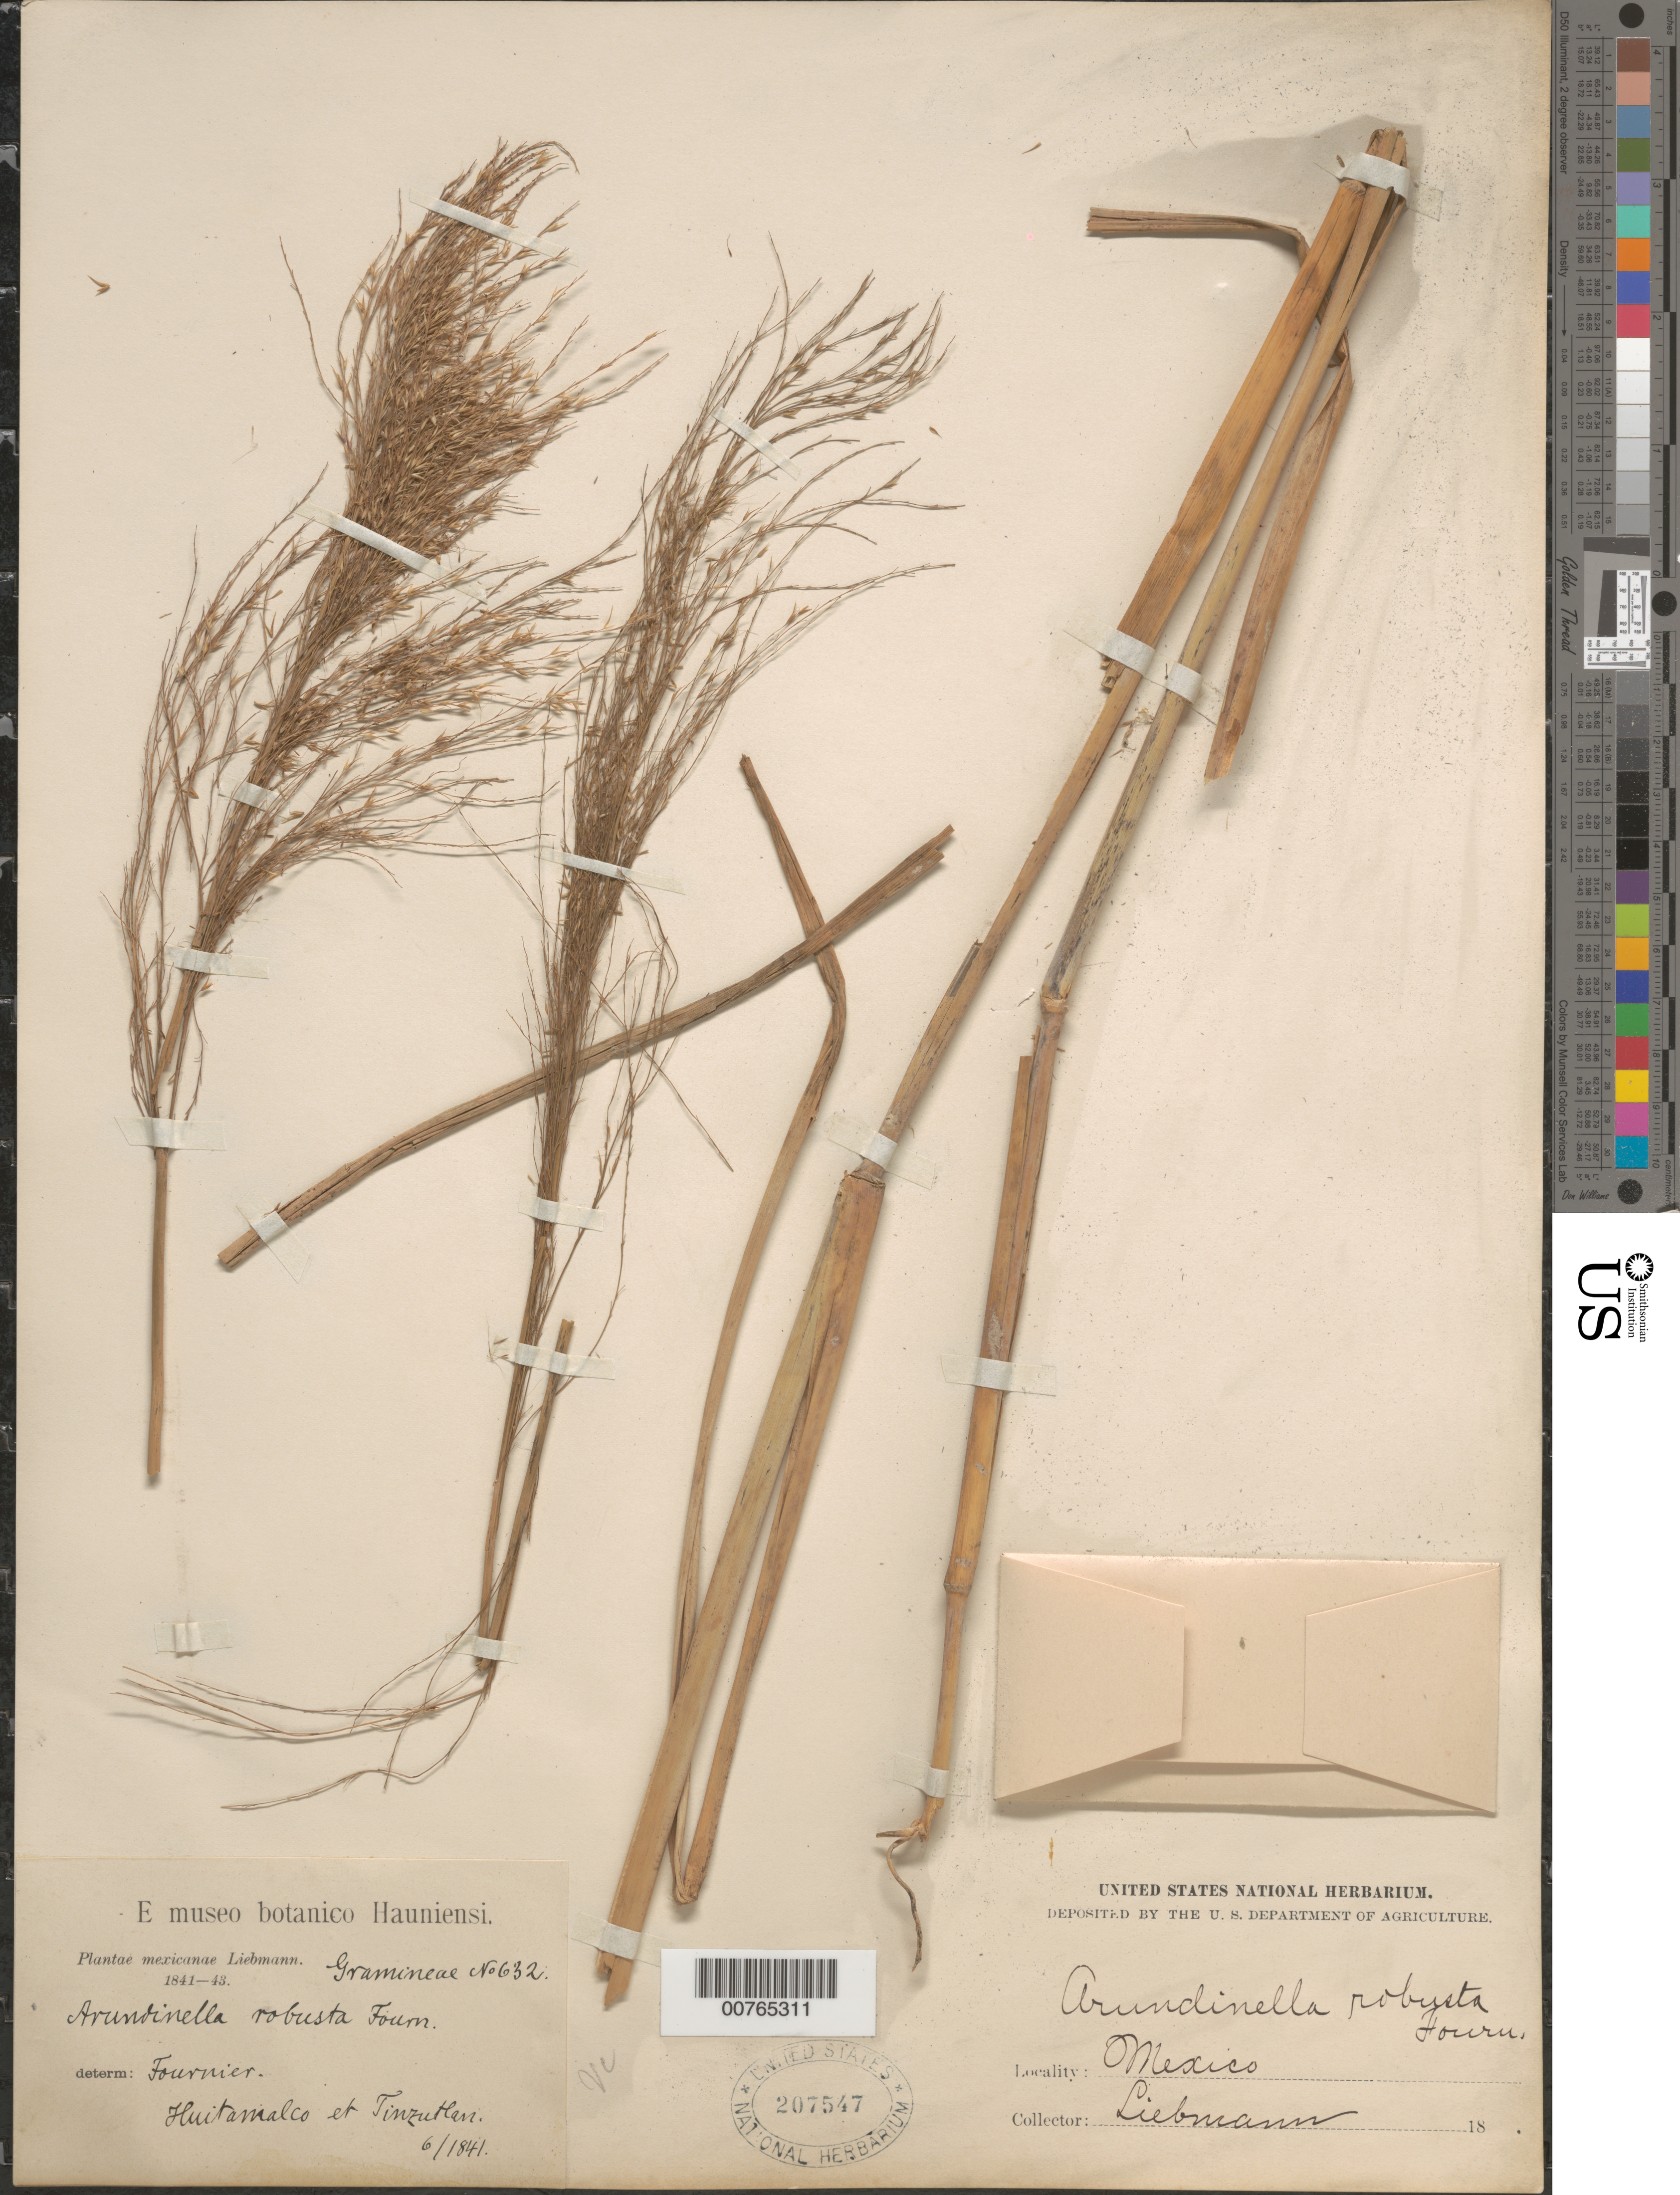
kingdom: Plantae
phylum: Tracheophyta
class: Liliopsida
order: Poales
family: Poaceae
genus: Arundinella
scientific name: Arundinella berteroniana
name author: (Schult.) Hitchc. & Chase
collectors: F. M. Liebmann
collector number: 632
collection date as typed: Jun 1841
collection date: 1841-06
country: Mexico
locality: Huitamalco.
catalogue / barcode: US 207547